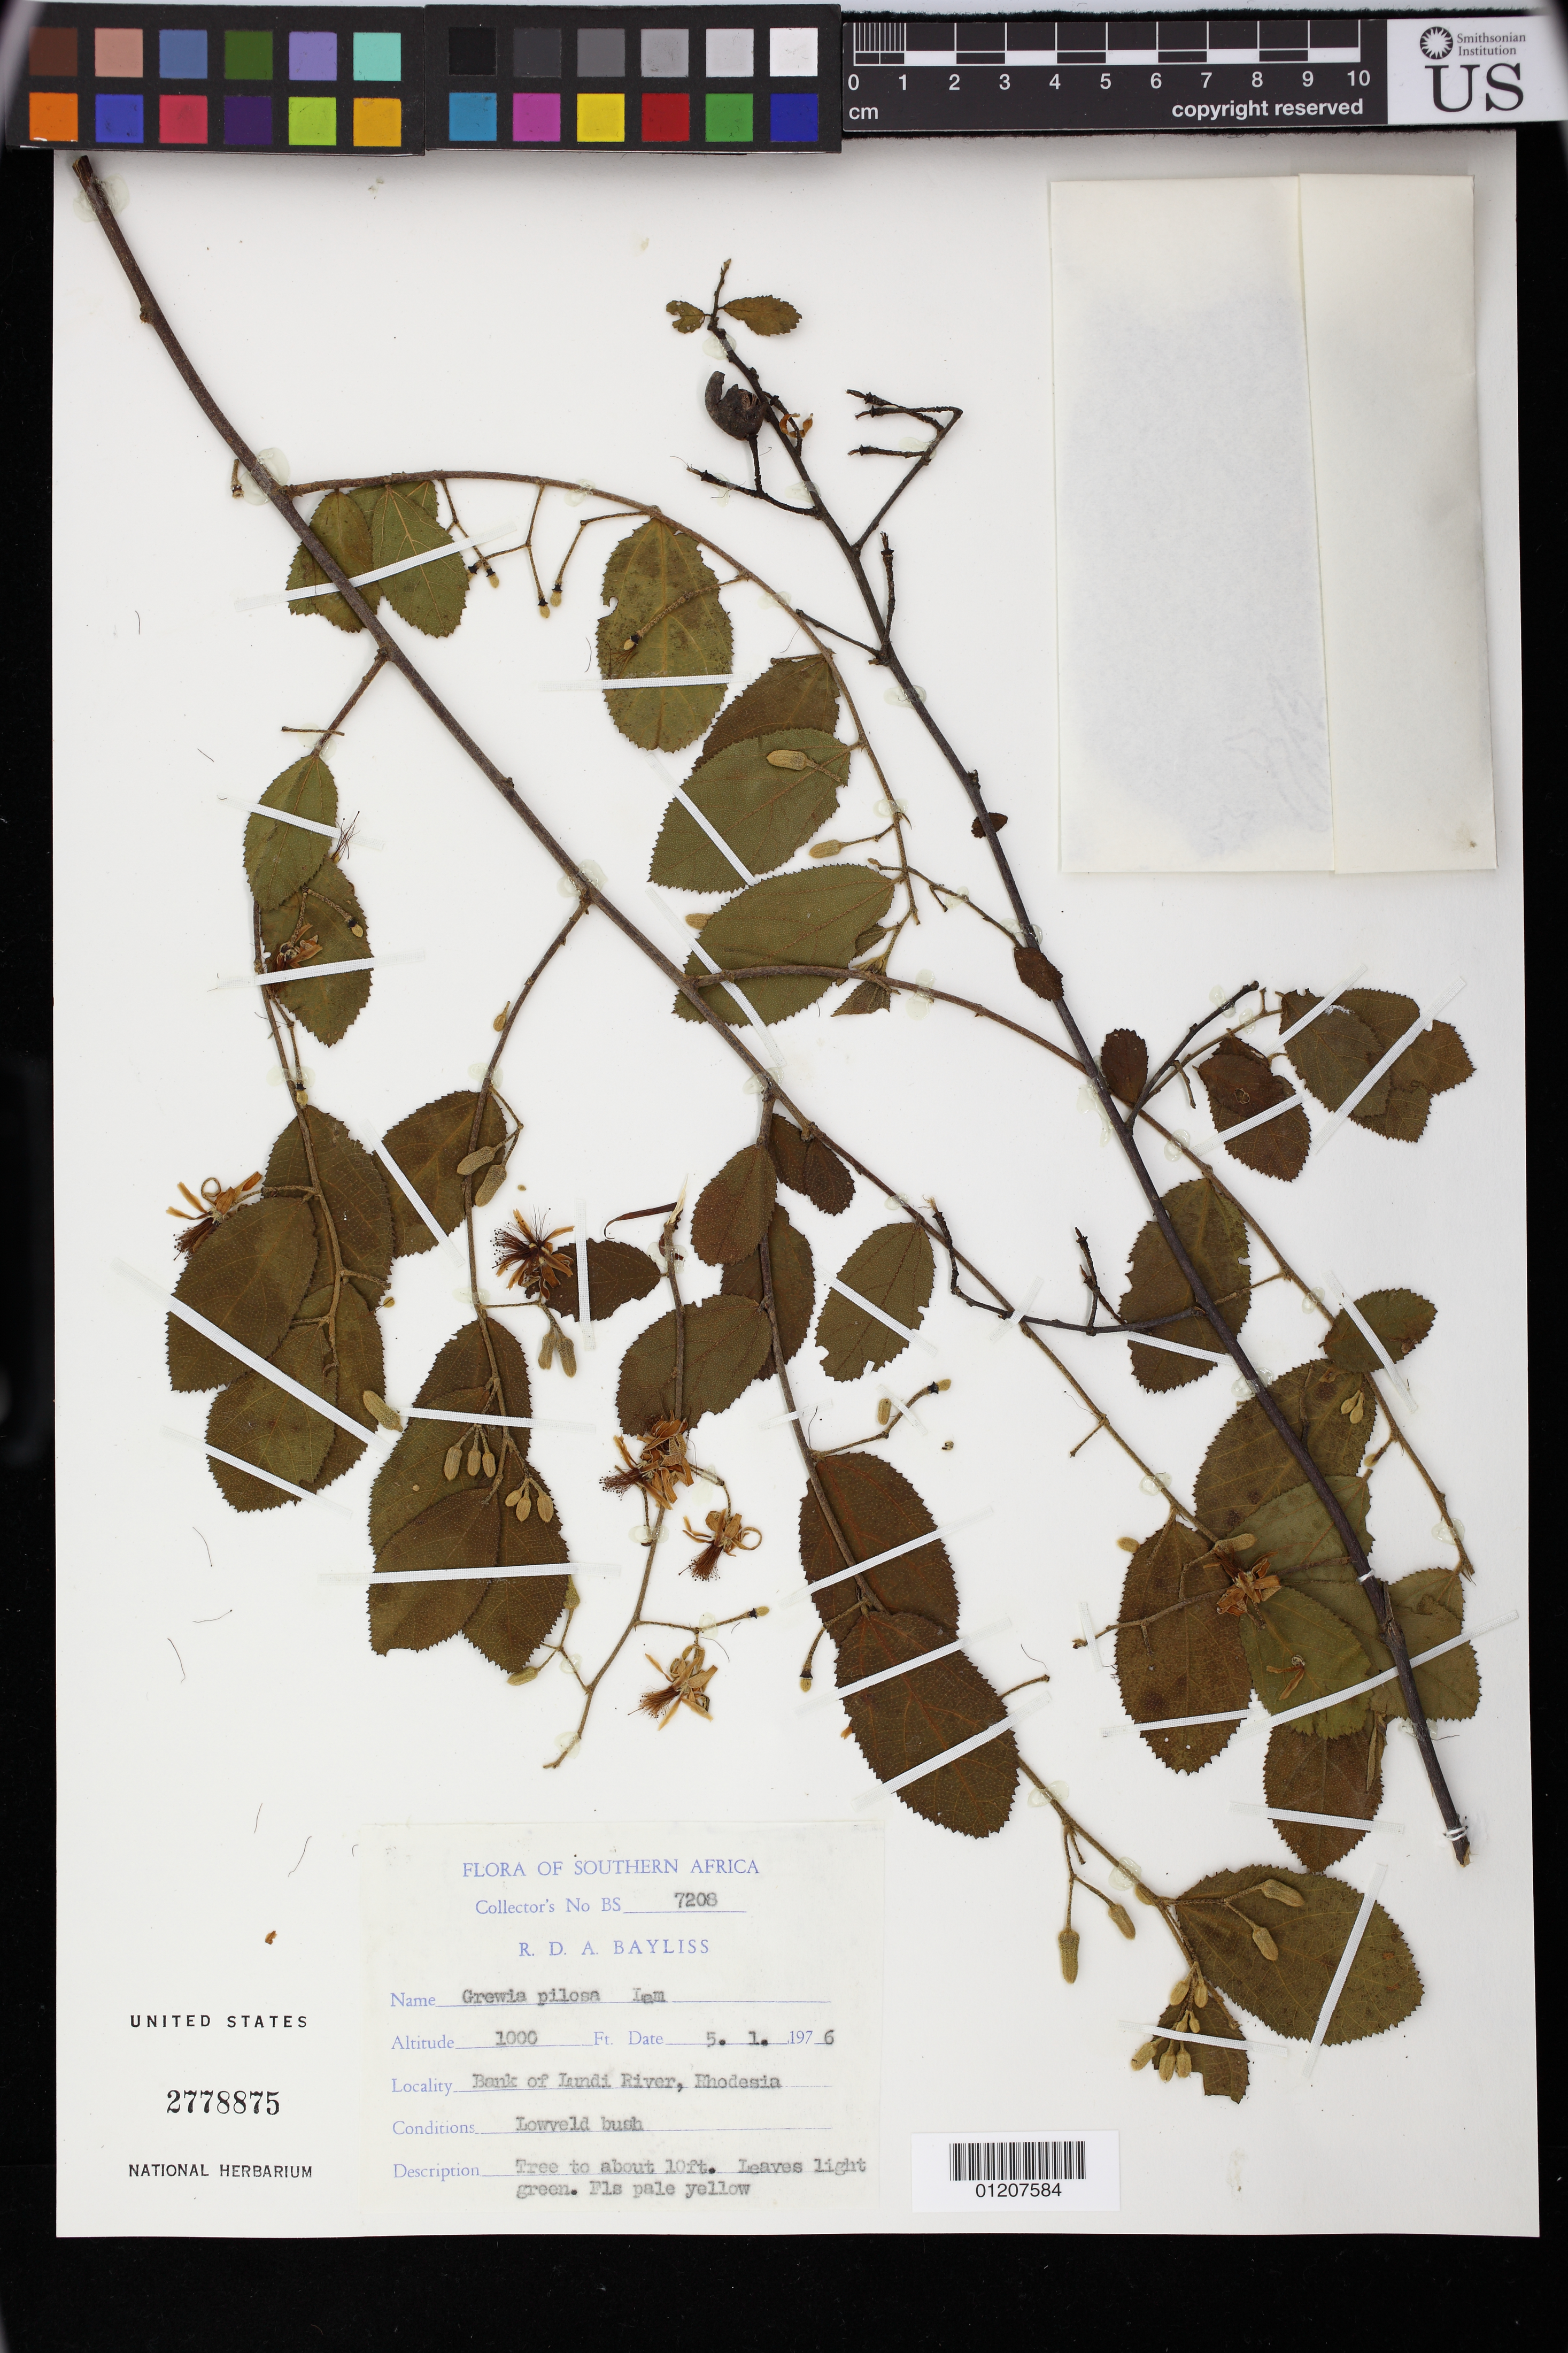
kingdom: Plantae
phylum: Tracheophyta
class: Magnoliopsida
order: Malvales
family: Malvaceae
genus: Triumfetta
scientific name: Triumfetta pilosa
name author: Roth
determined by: Jourdain-Fievet, L.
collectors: R. D. Bayliss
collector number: BS7208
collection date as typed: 01 May 1976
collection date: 1976-05-01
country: Zimbabwe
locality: Bank of Lundi River, Rhodesia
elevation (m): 305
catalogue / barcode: US 2778875